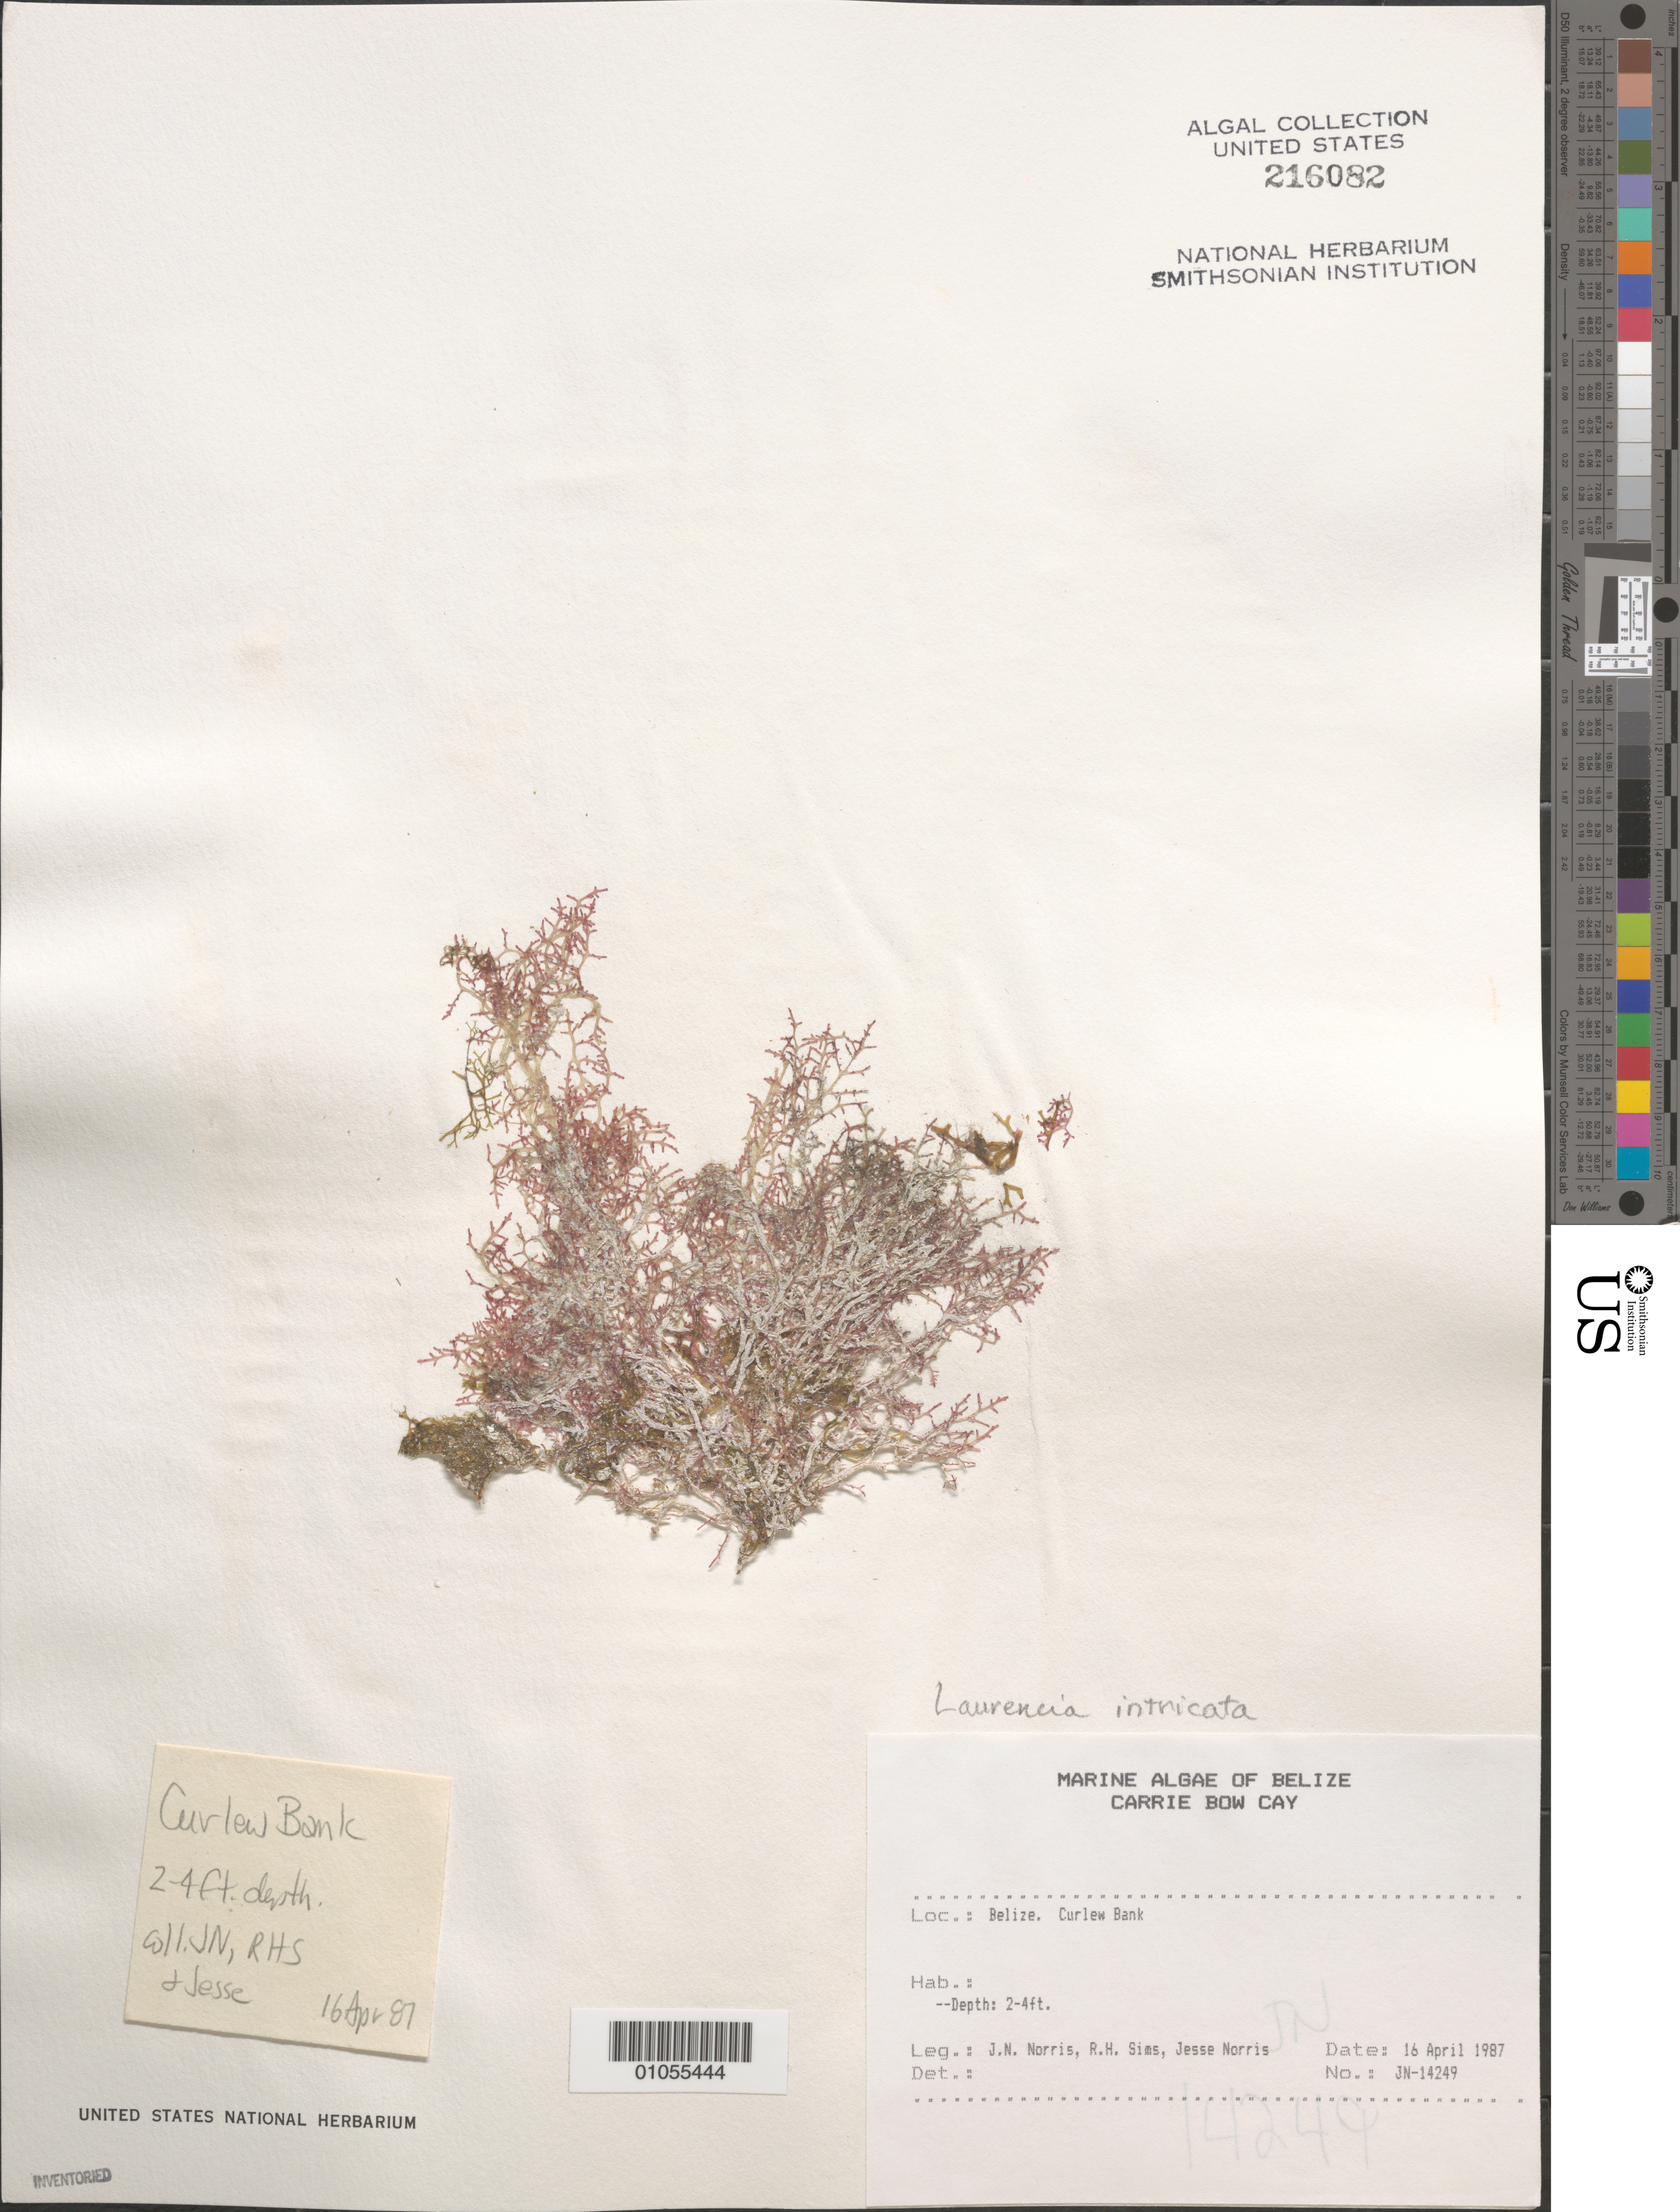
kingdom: Plantae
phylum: Rhodophyta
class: Florideophyceae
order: Ceramiales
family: Rhodomelaceae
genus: Laurencia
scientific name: Laurencia intricata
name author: J.V.Lamouroux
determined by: Norris, James N.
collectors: J. N. Norris, R. H. Sims & J. A. Norris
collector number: JN-14249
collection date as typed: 16 Apr 1987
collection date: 1987-04-16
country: Belize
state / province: Stann Creek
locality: Curlew Bank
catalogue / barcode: US 216082